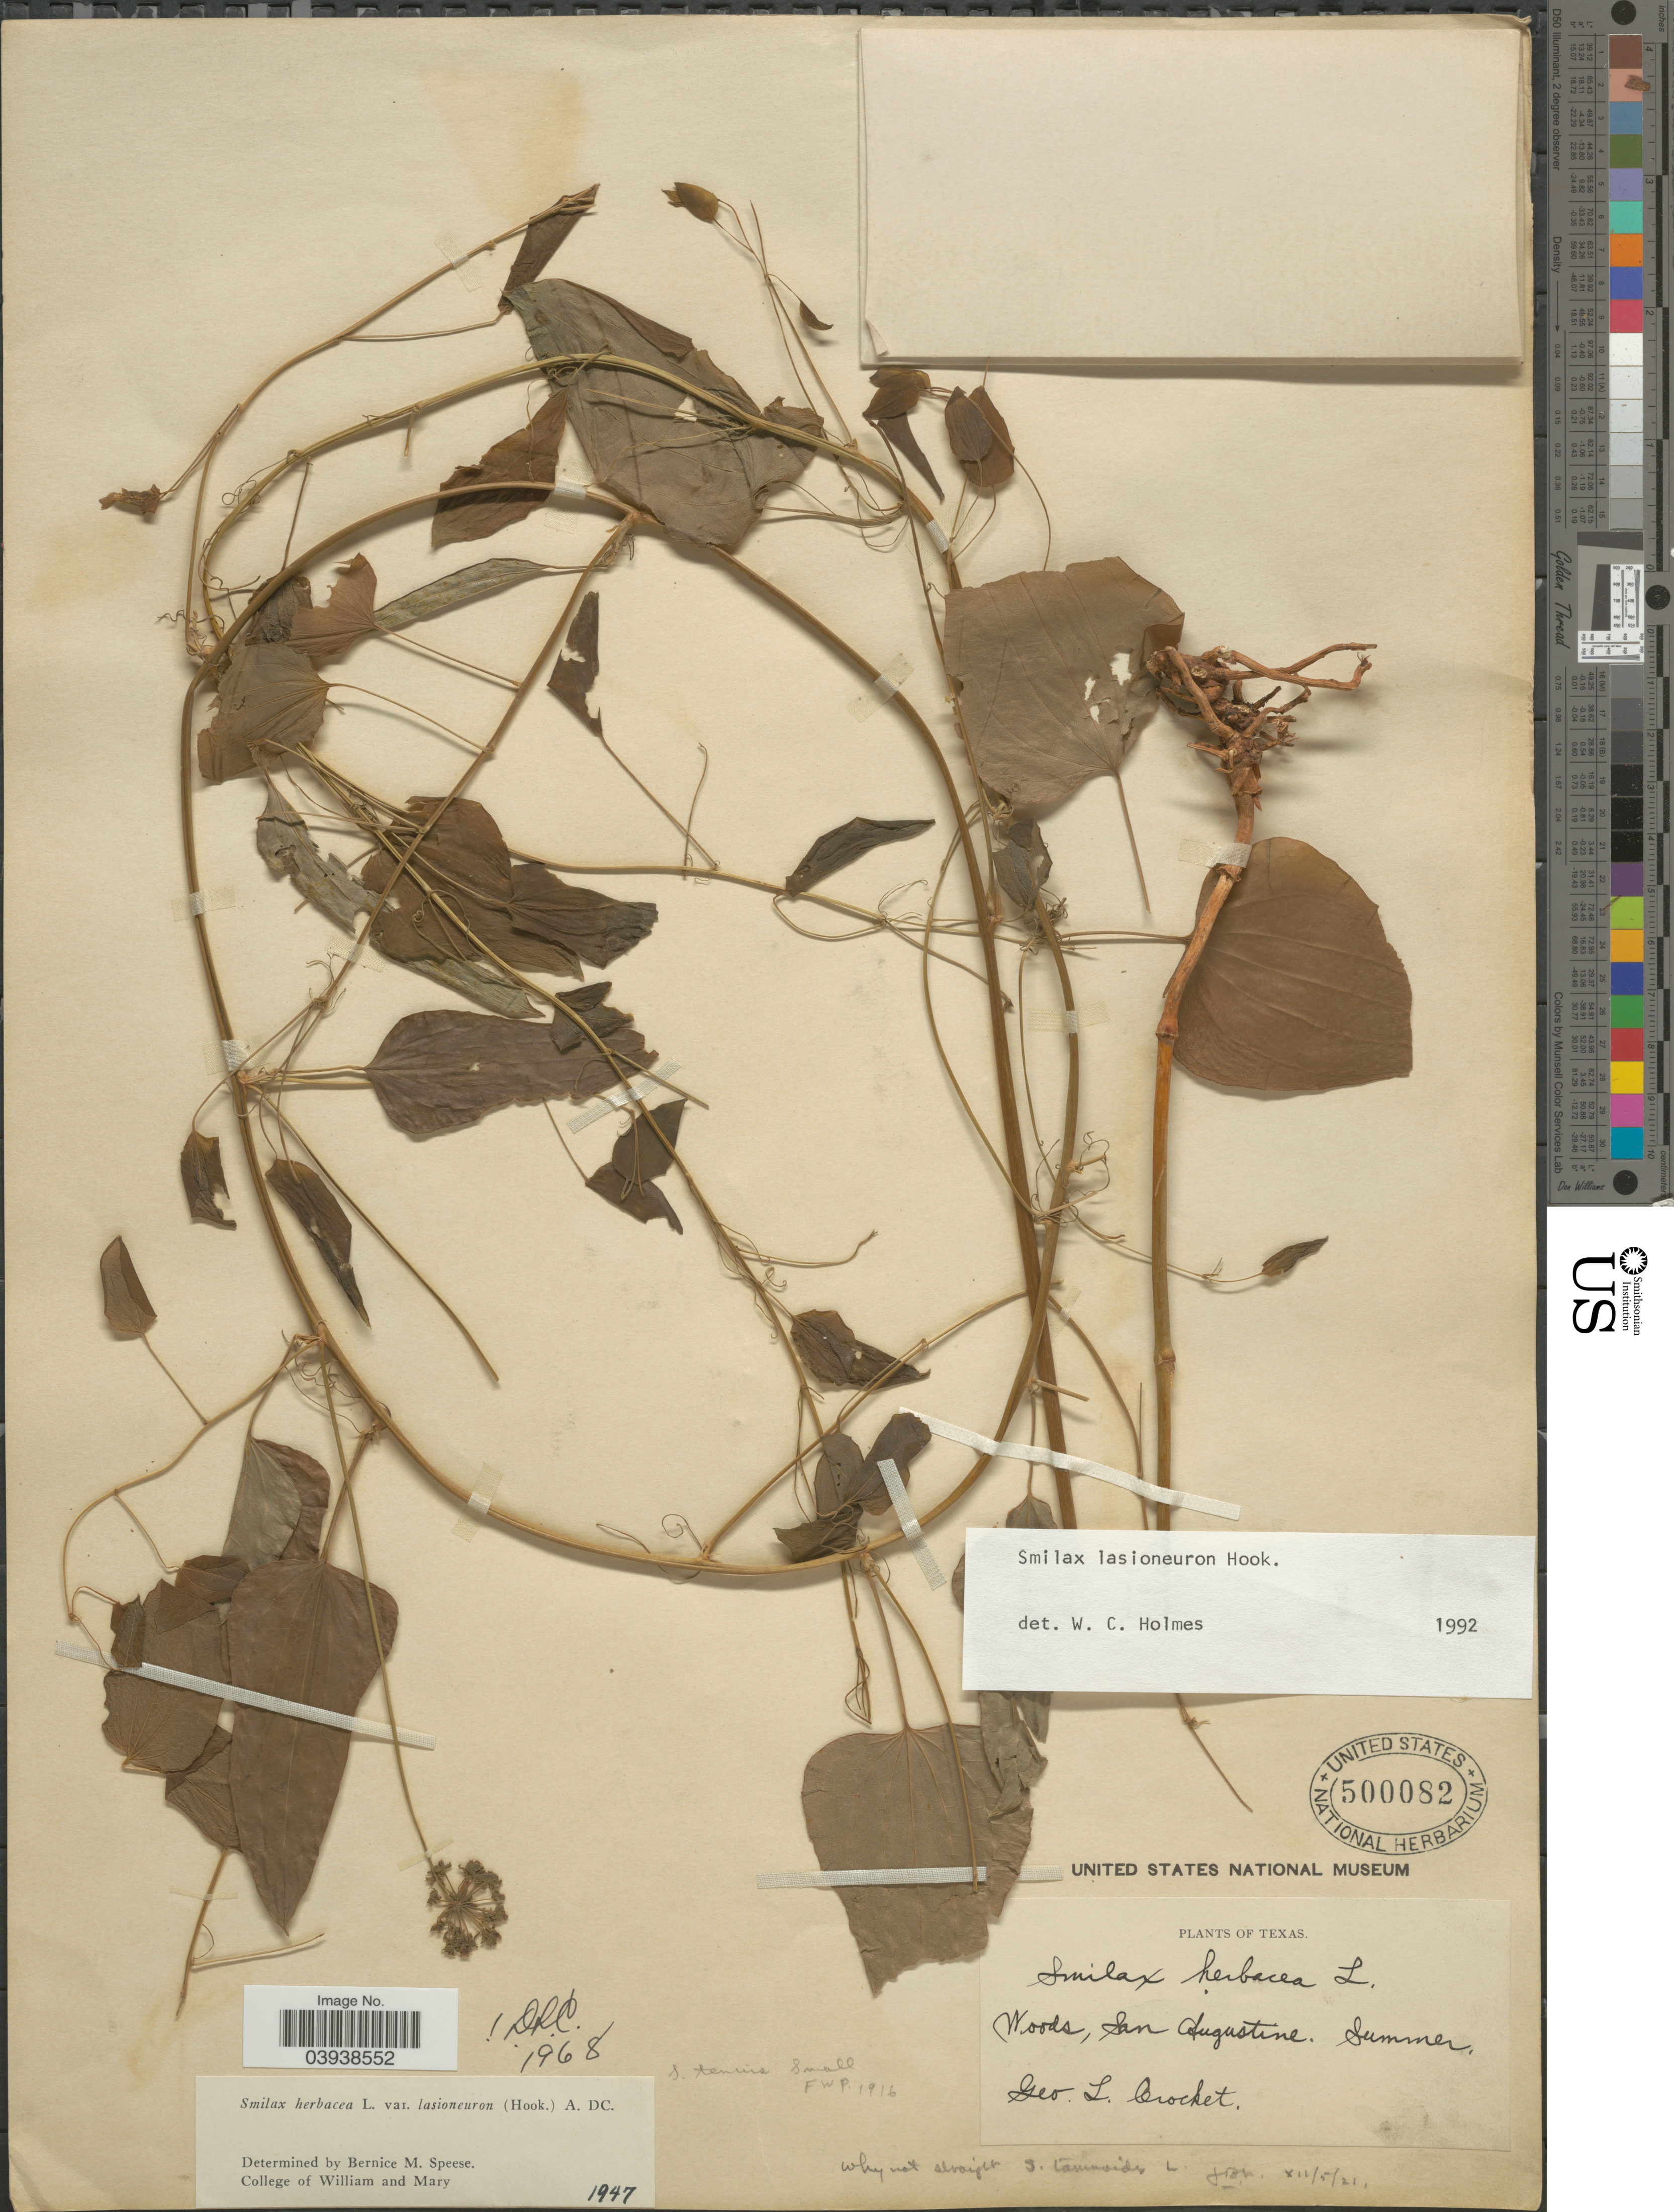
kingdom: Plantae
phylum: Tracheophyta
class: Liliopsida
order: Liliales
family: Smilacaceae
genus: Smilax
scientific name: Smilax herbacea var. lasioneuron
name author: (Hook.) A. DC.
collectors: G. Crocket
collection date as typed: Summer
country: United States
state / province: Texas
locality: San Augstine.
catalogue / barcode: US 500082